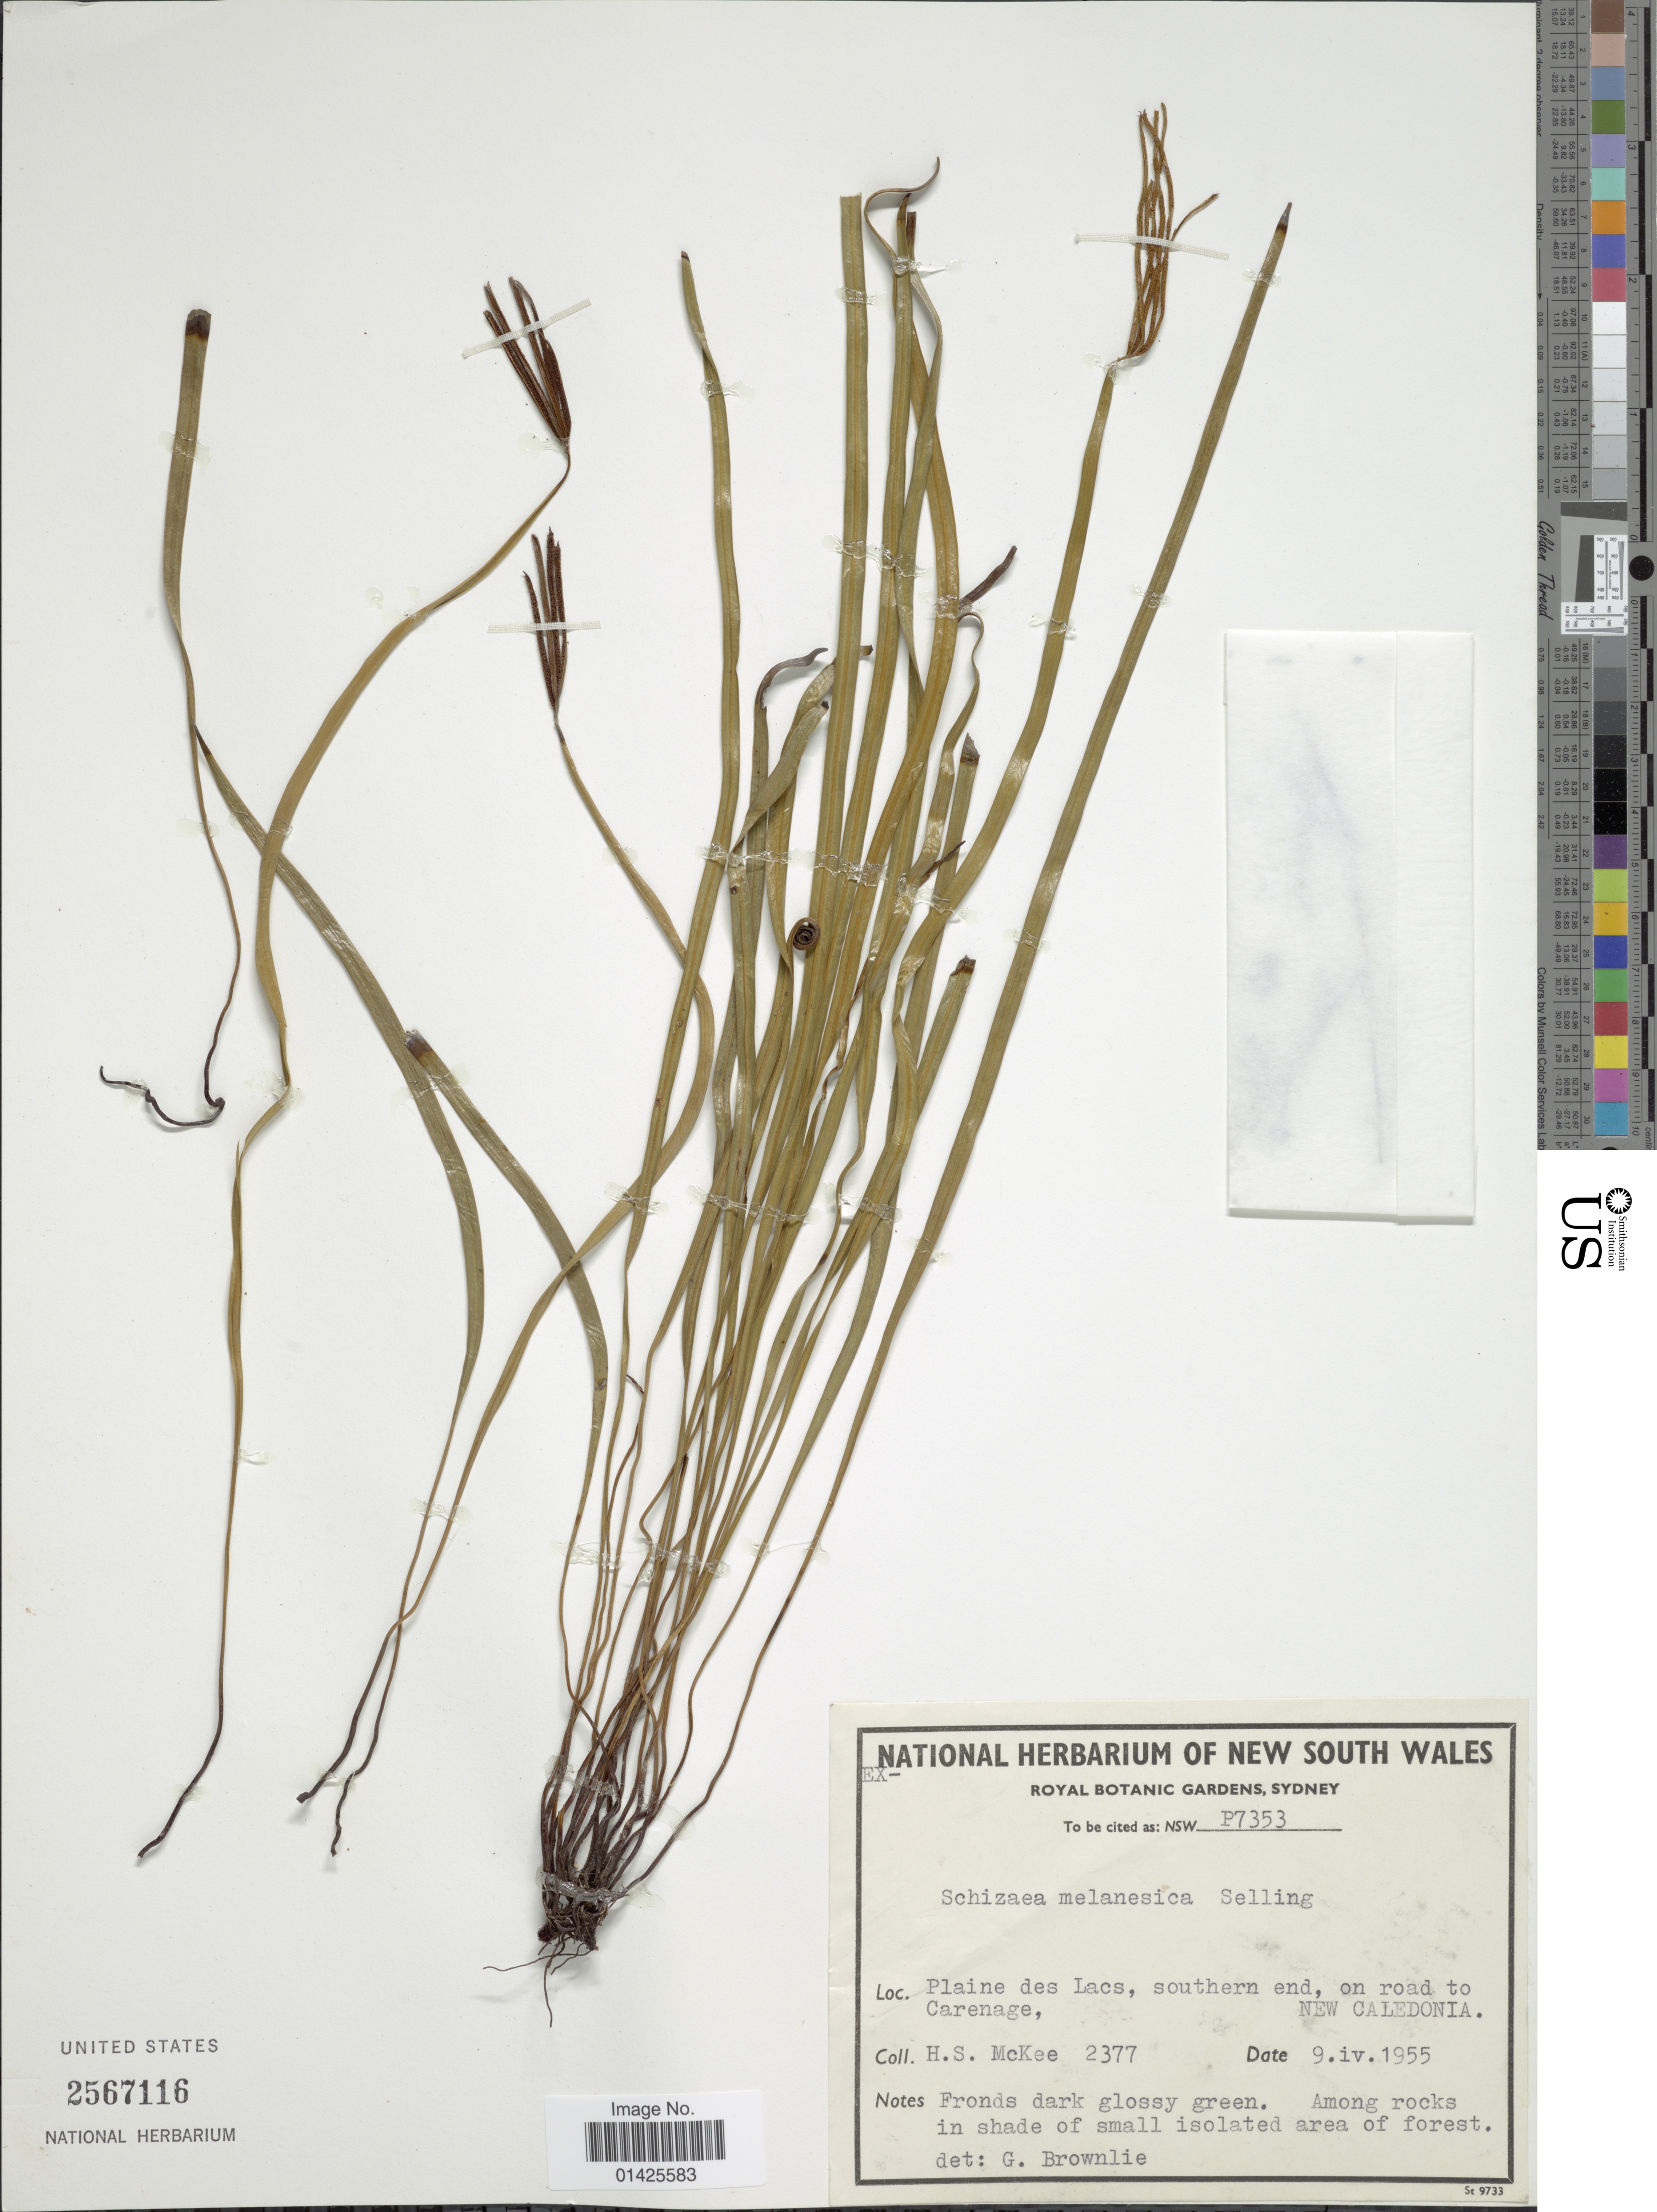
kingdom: Plantae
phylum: Tracheophyta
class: Polypodiopsida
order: Schizaeales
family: Schizaeaceae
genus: Actinostachys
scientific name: Actinostachys melanesica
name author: C.F. Reed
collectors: H. S. McKee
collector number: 2377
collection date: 1955-04-09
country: New Caledonia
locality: Plaine des lacs, southern end, on road to Carenage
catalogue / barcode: US 2567116